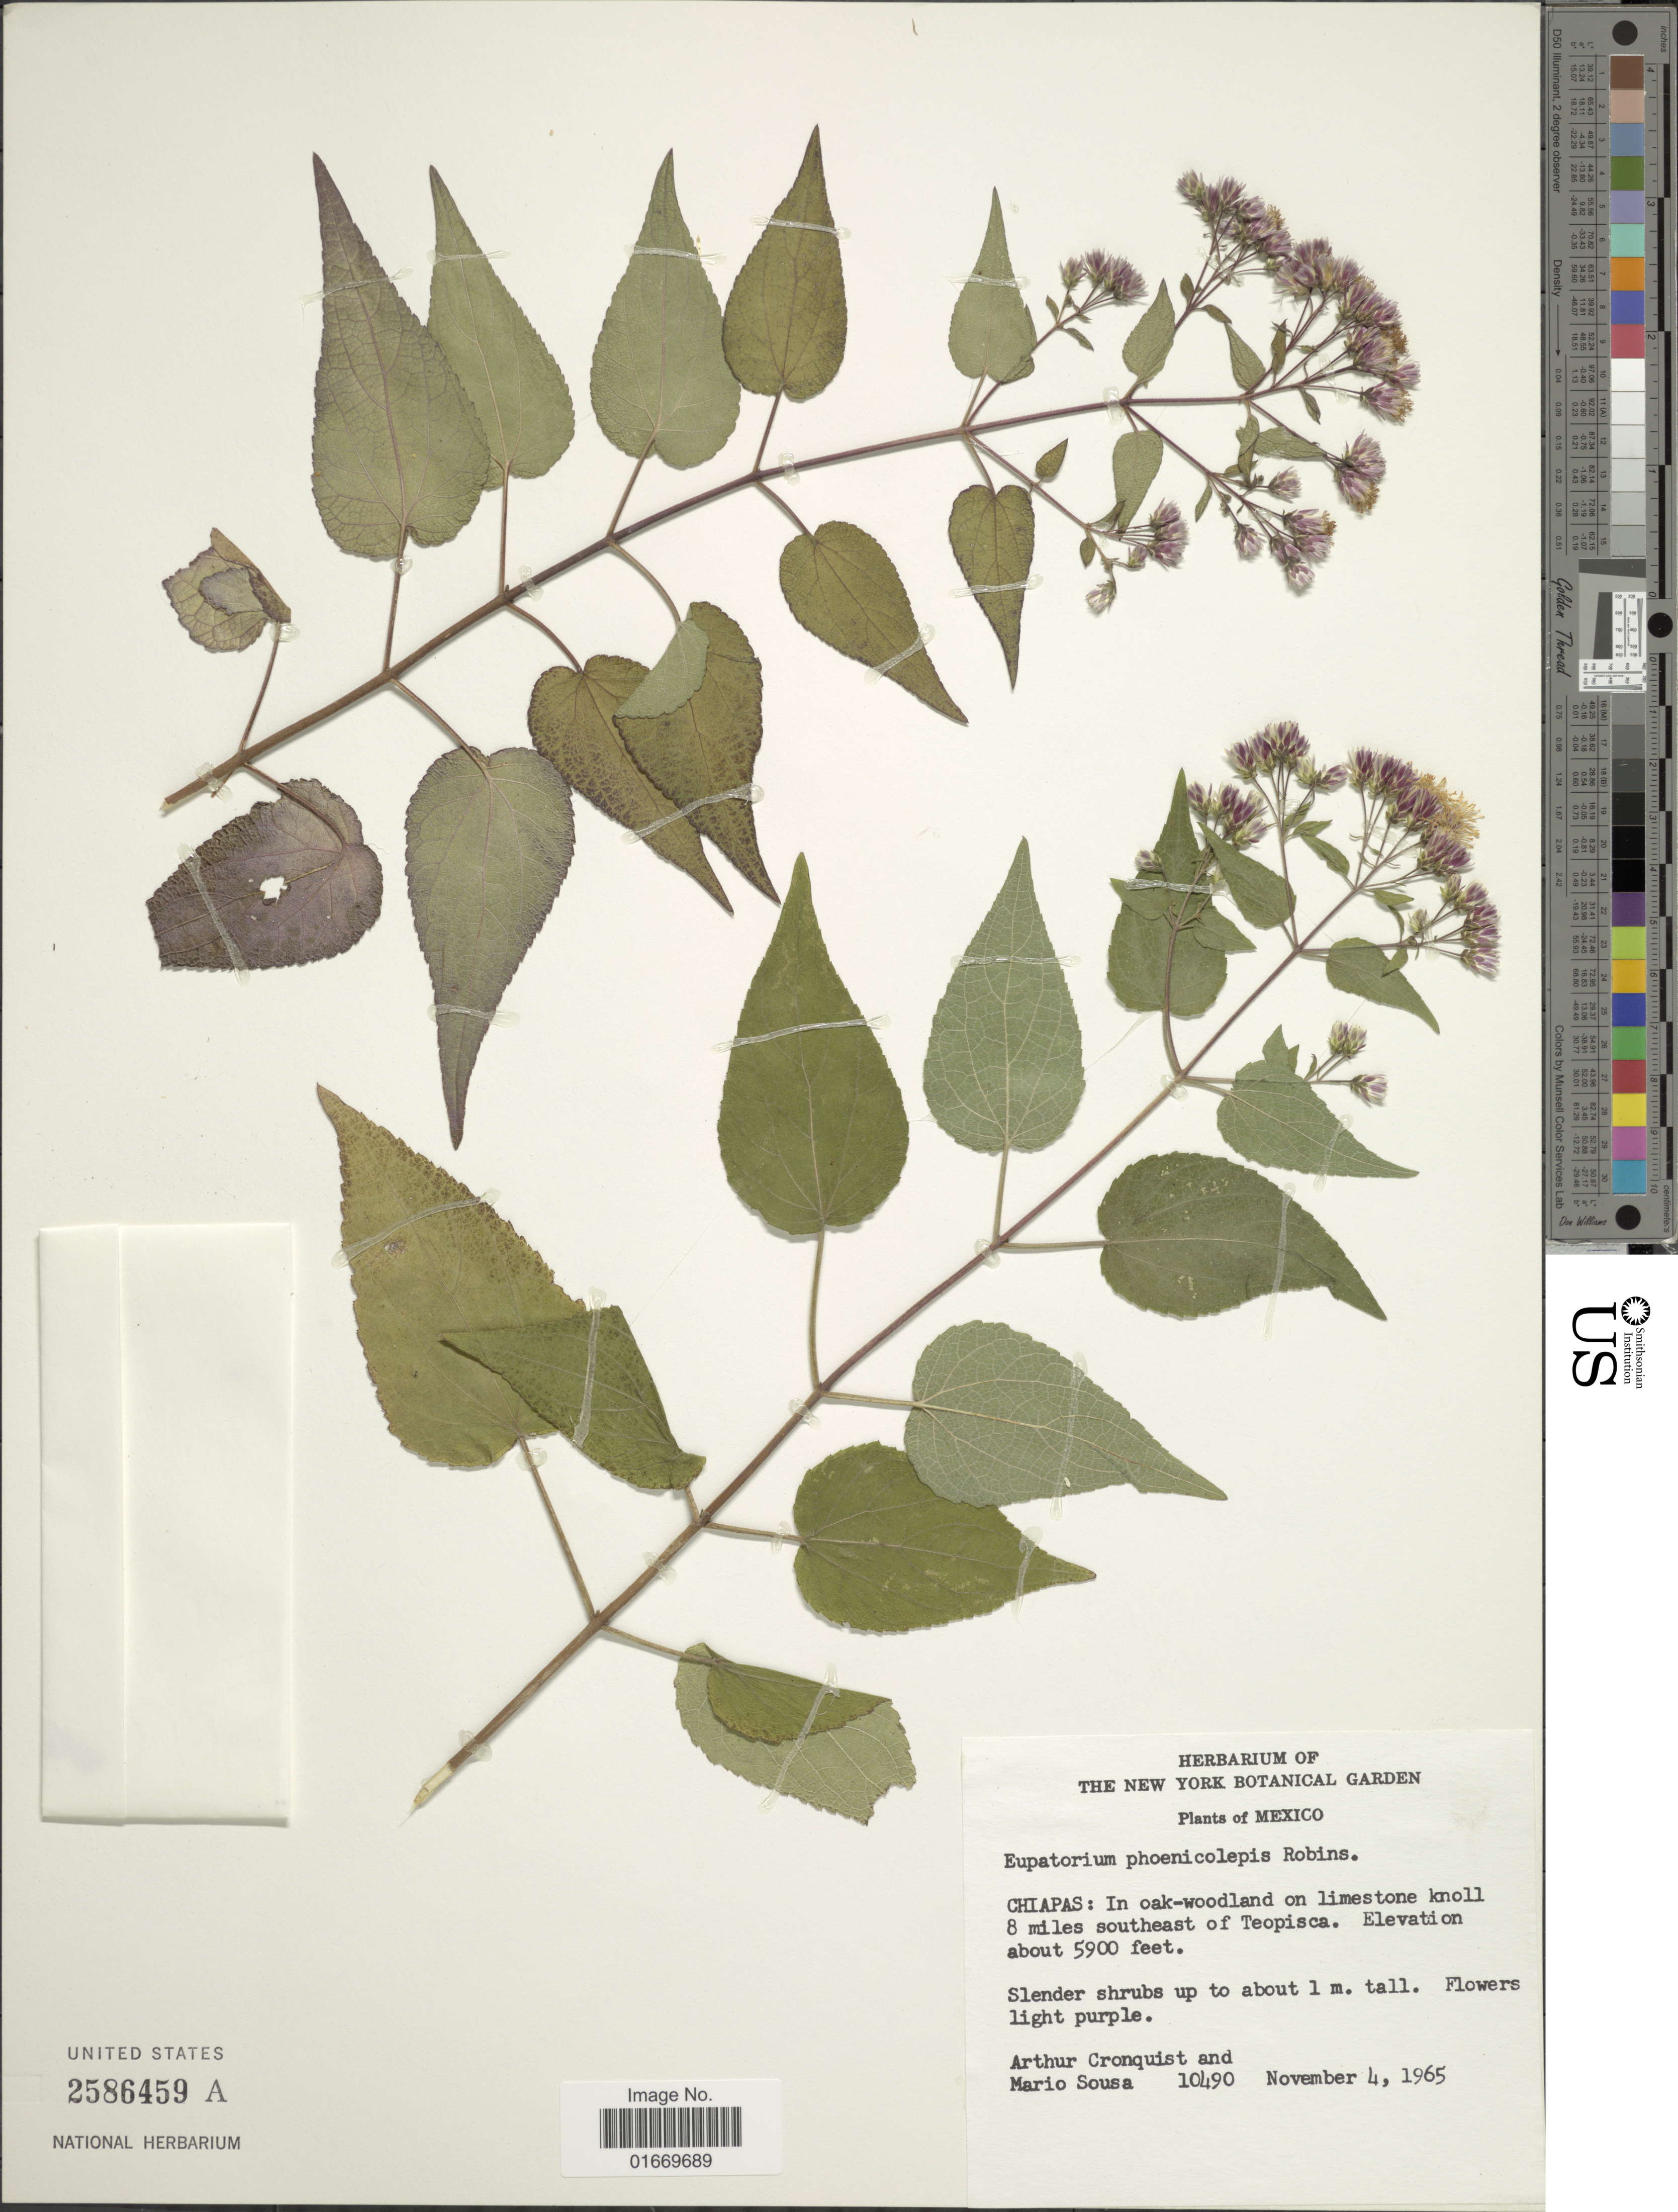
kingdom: Plantae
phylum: Tracheophyta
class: Magnoliopsida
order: Asterales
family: Asteraceae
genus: Peteravenia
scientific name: Peteravenia phoenicolepis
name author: (B.L. Rob.) R.M. King & H. Rob.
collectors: A. J. Cronquist & M. Sousa S.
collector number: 10490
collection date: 1965-11-04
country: Mexico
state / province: Chiapas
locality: Mexico. Chiapas: In oak-woodland on limestone knoll 8 miles southeast of Teopisca.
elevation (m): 1798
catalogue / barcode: US 2586459A